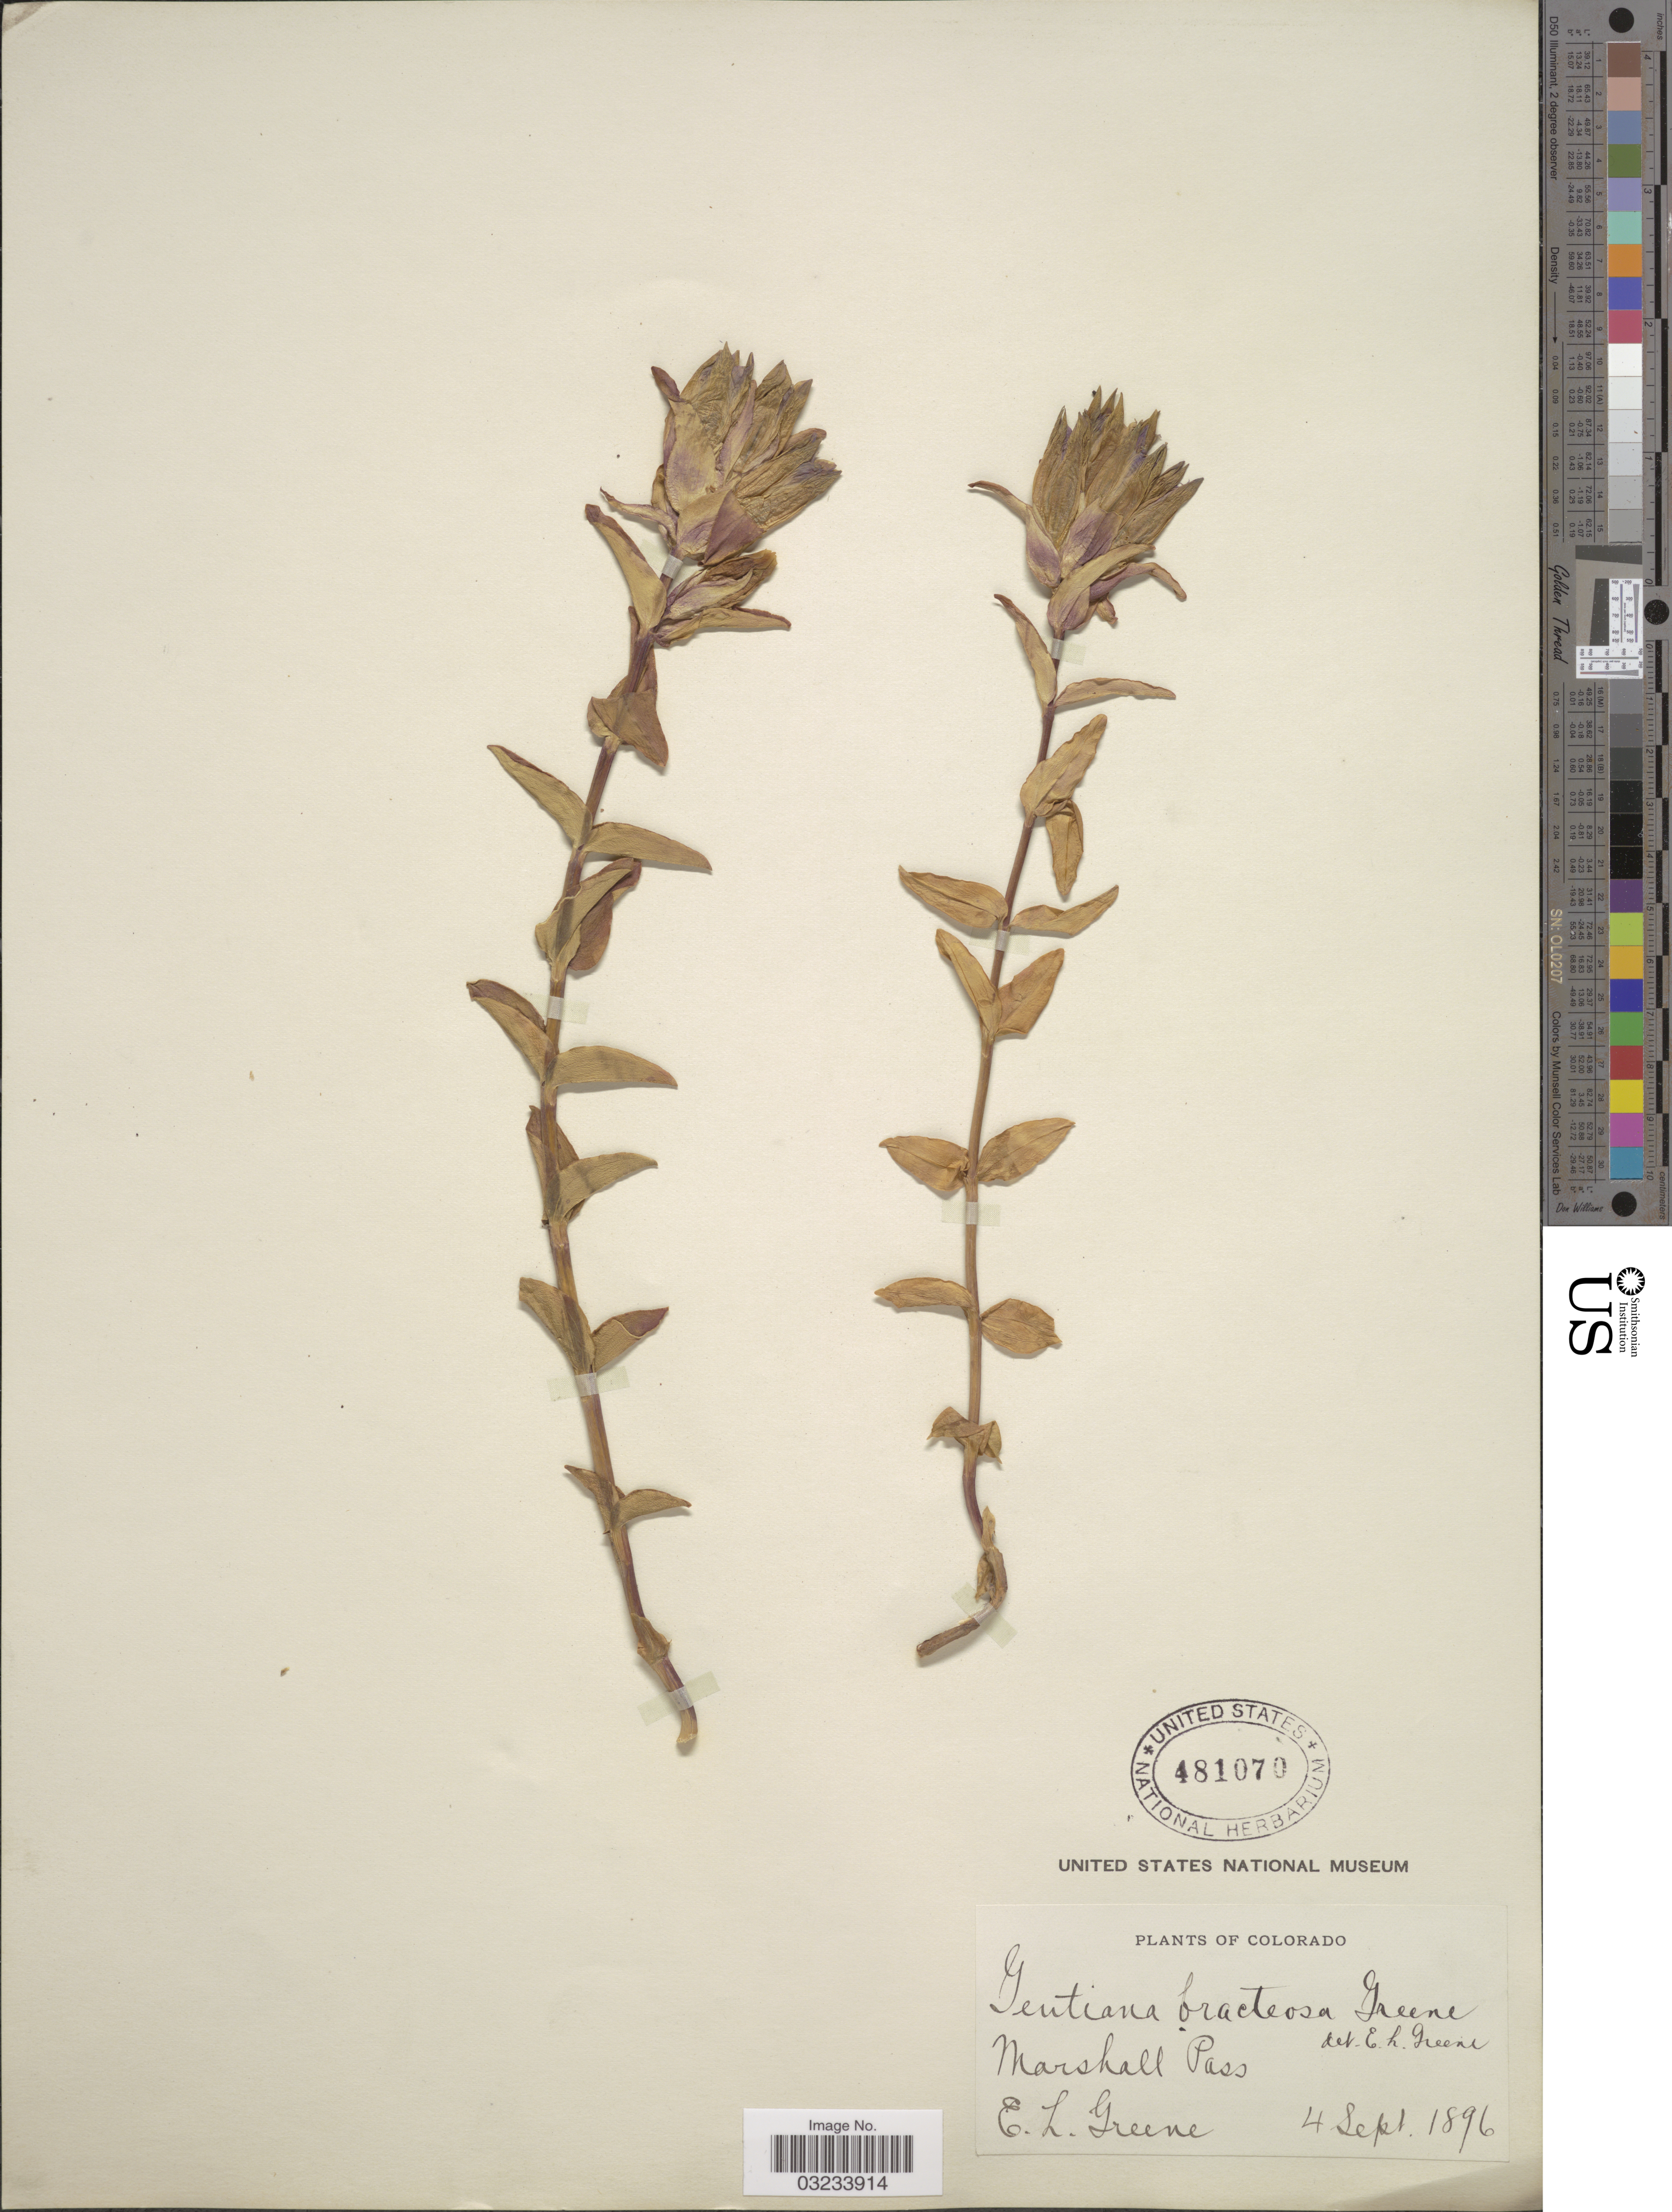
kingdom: Plantae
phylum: Tracheophyta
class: Magnoliopsida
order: Gentianales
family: Gentianaceae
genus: Gentiana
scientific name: Gentiana bracteosa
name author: S.W. Greene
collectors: E. L. Greene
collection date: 1896-09-04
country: United States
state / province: Colorado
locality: Marshall Pass.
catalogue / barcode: US 481070